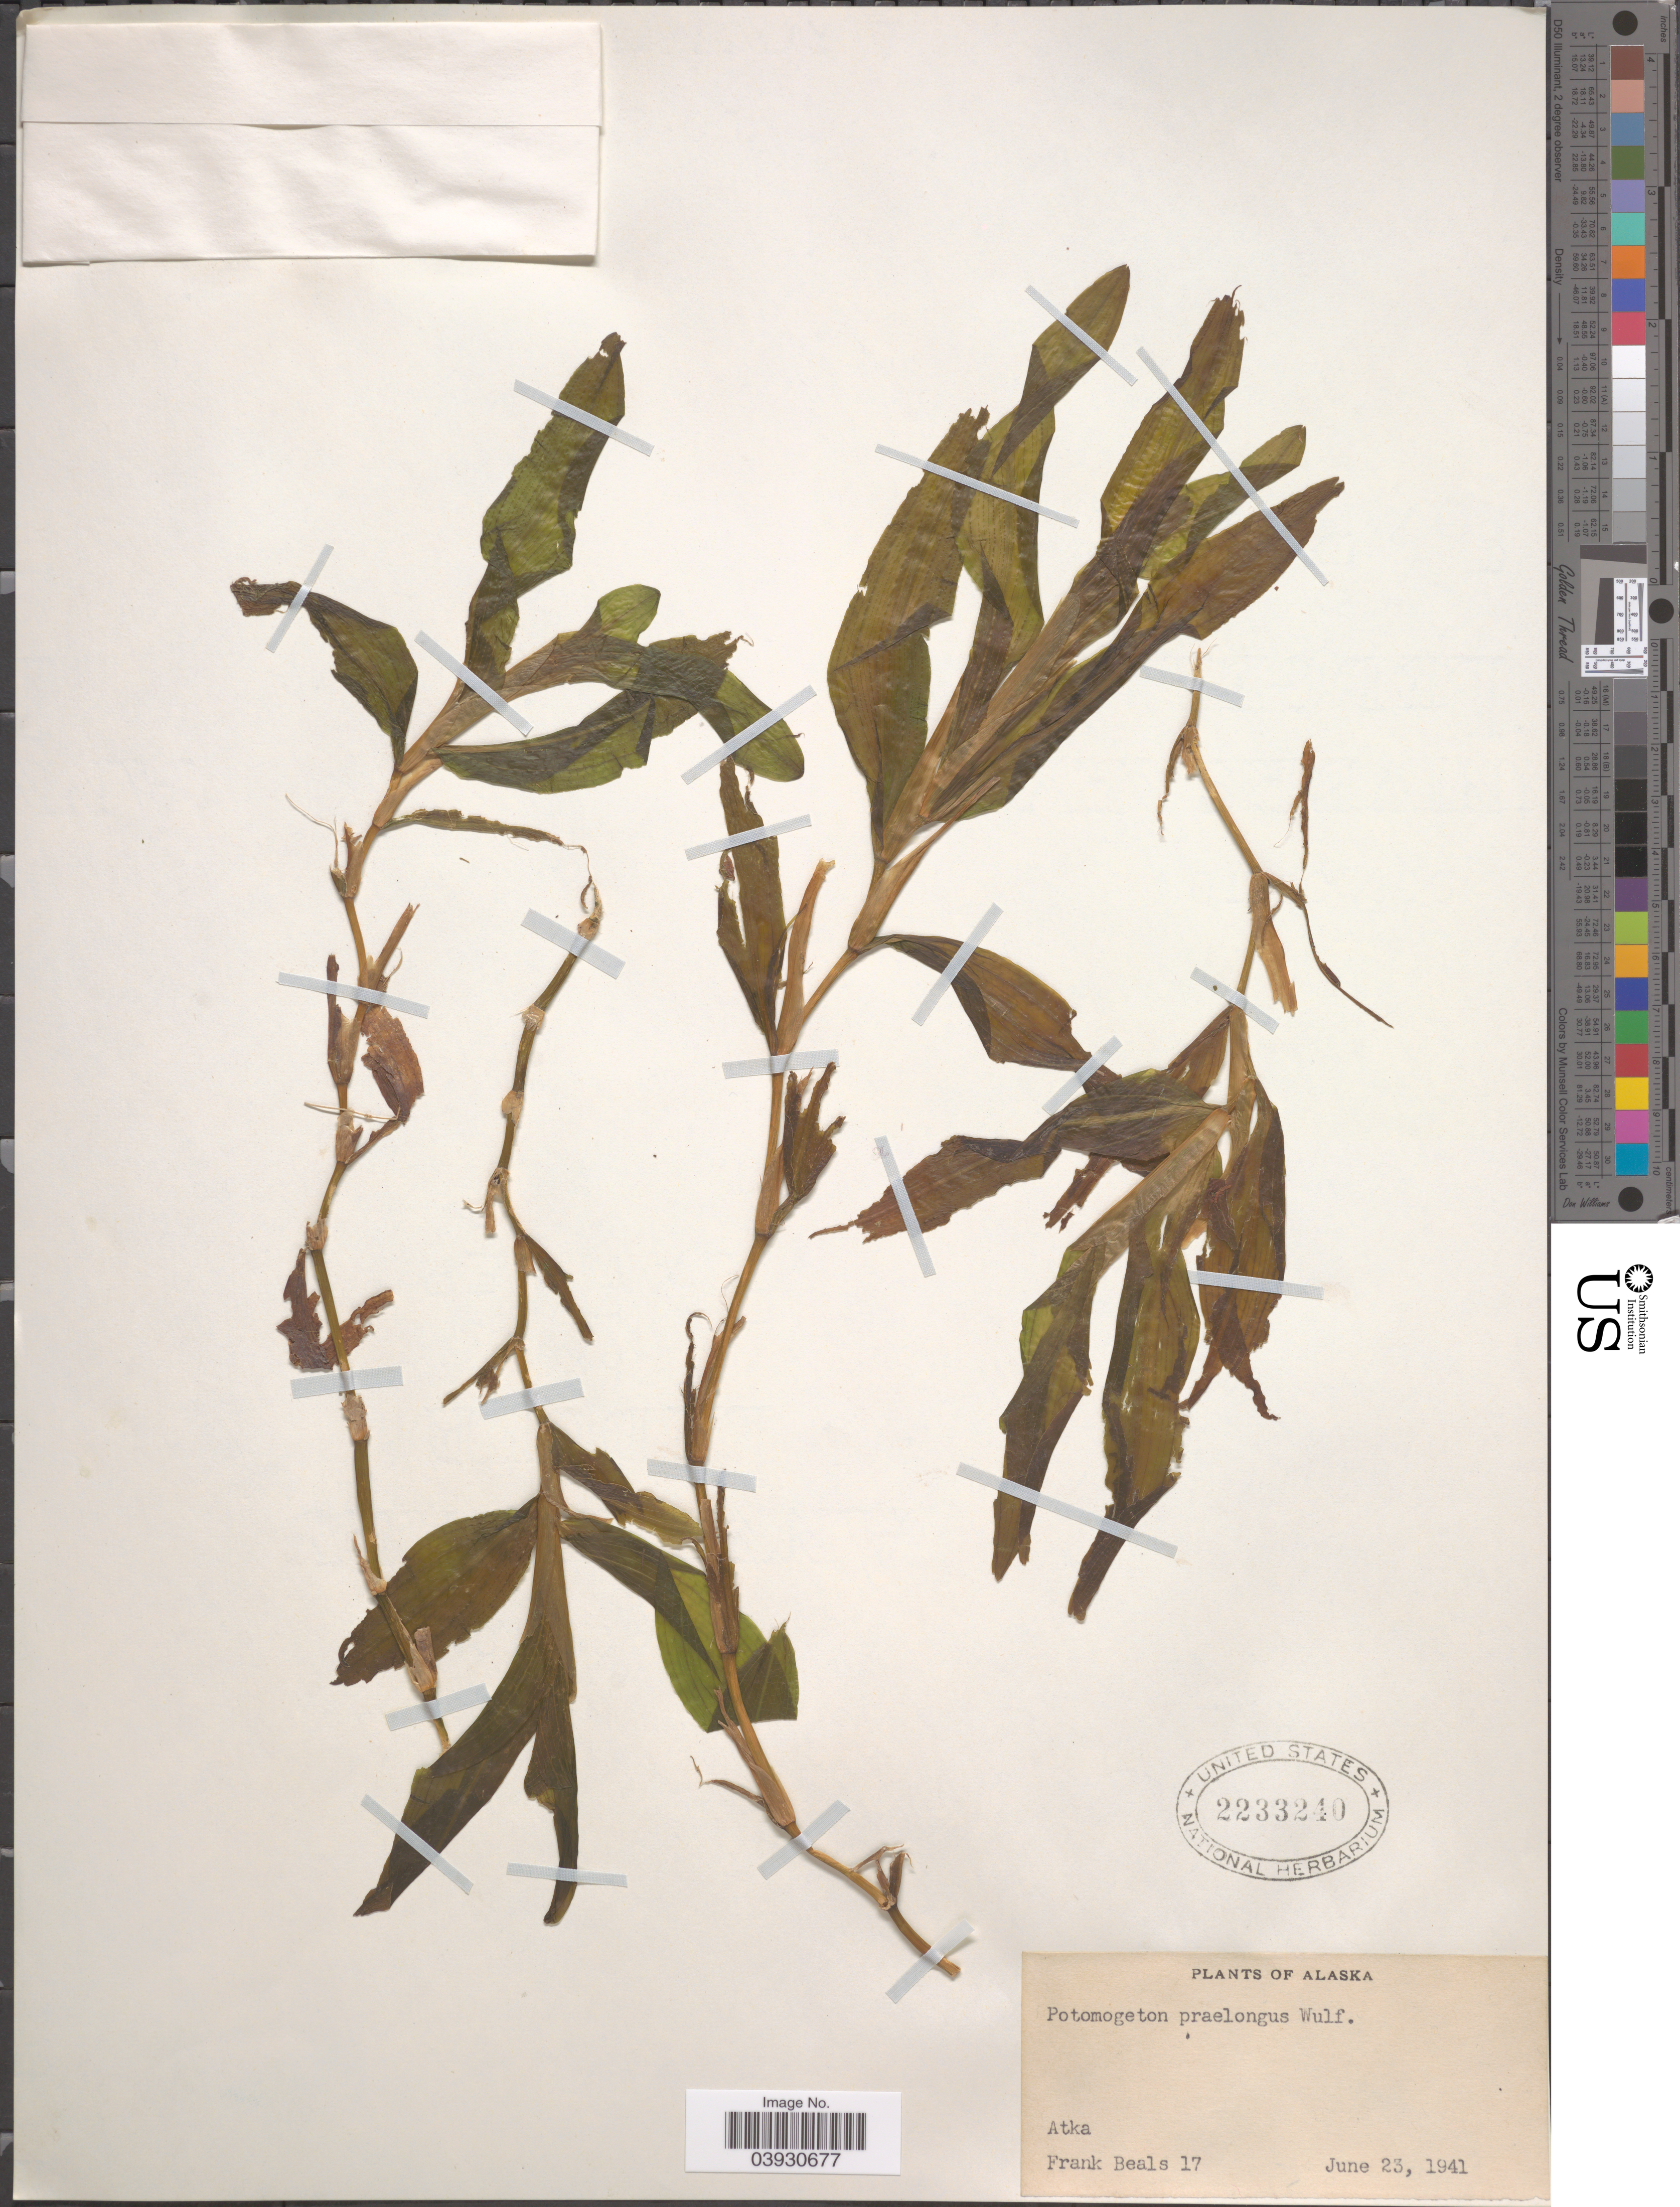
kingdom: Plantae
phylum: Tracheophyta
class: Liliopsida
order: Alismatales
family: Potamogetonaceae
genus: Potamogeton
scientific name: Potamogeton praelongus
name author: Wulfen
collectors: F. Beals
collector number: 17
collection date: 1941-06-23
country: United States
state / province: Alaska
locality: Atka.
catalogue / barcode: US 2233240